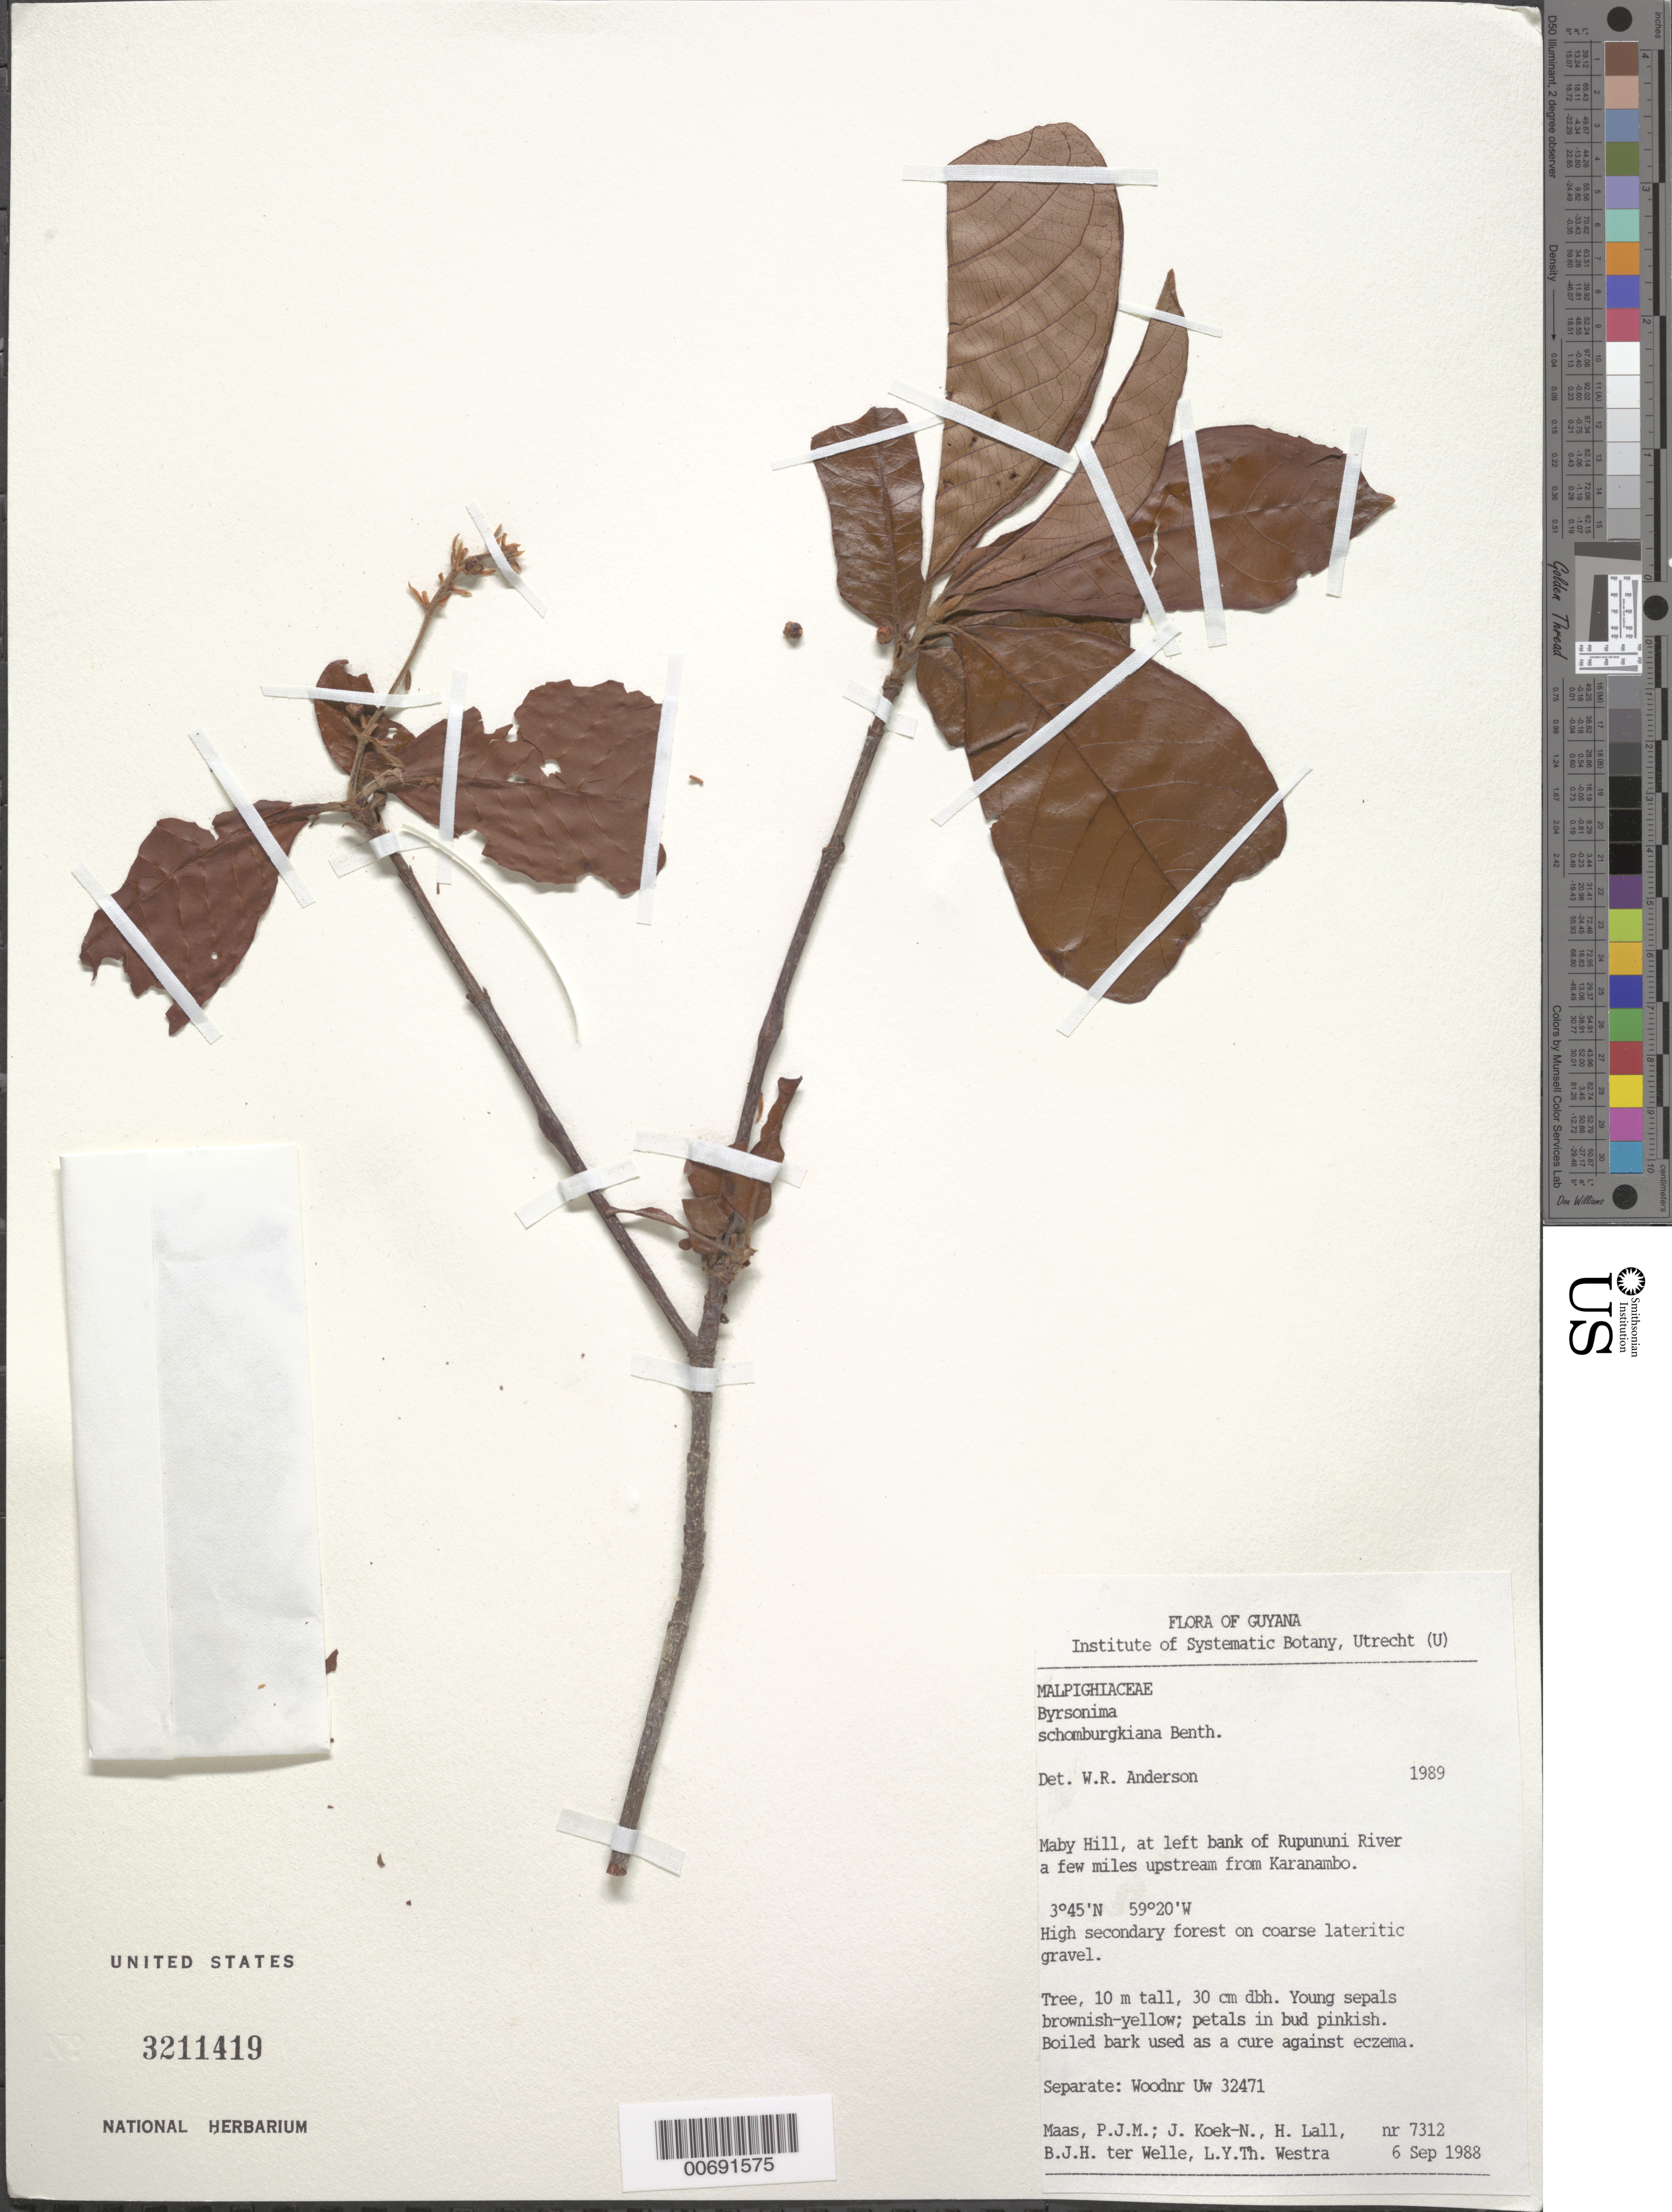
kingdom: Plantae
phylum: Tracheophyta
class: Magnoliopsida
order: Malpighiales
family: Malpighiaceae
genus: Byrsonima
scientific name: Byrsonima schomburgkiana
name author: Benth.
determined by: Anderson, W. R., (MICH), University of Michigan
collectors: P. Maas, J. Koek-Noorman, H. Lall, B. Welle & L. Y. T. Westra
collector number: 7312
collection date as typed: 6-Sep-88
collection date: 1988-09-06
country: Guyana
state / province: U. Takutu-U. Essequibo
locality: Maby Hill, at left bank of Rupununi River a few miles upstream from Karanambo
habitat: High secondary forest on coarse lateritic gravel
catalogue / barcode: US 3211419